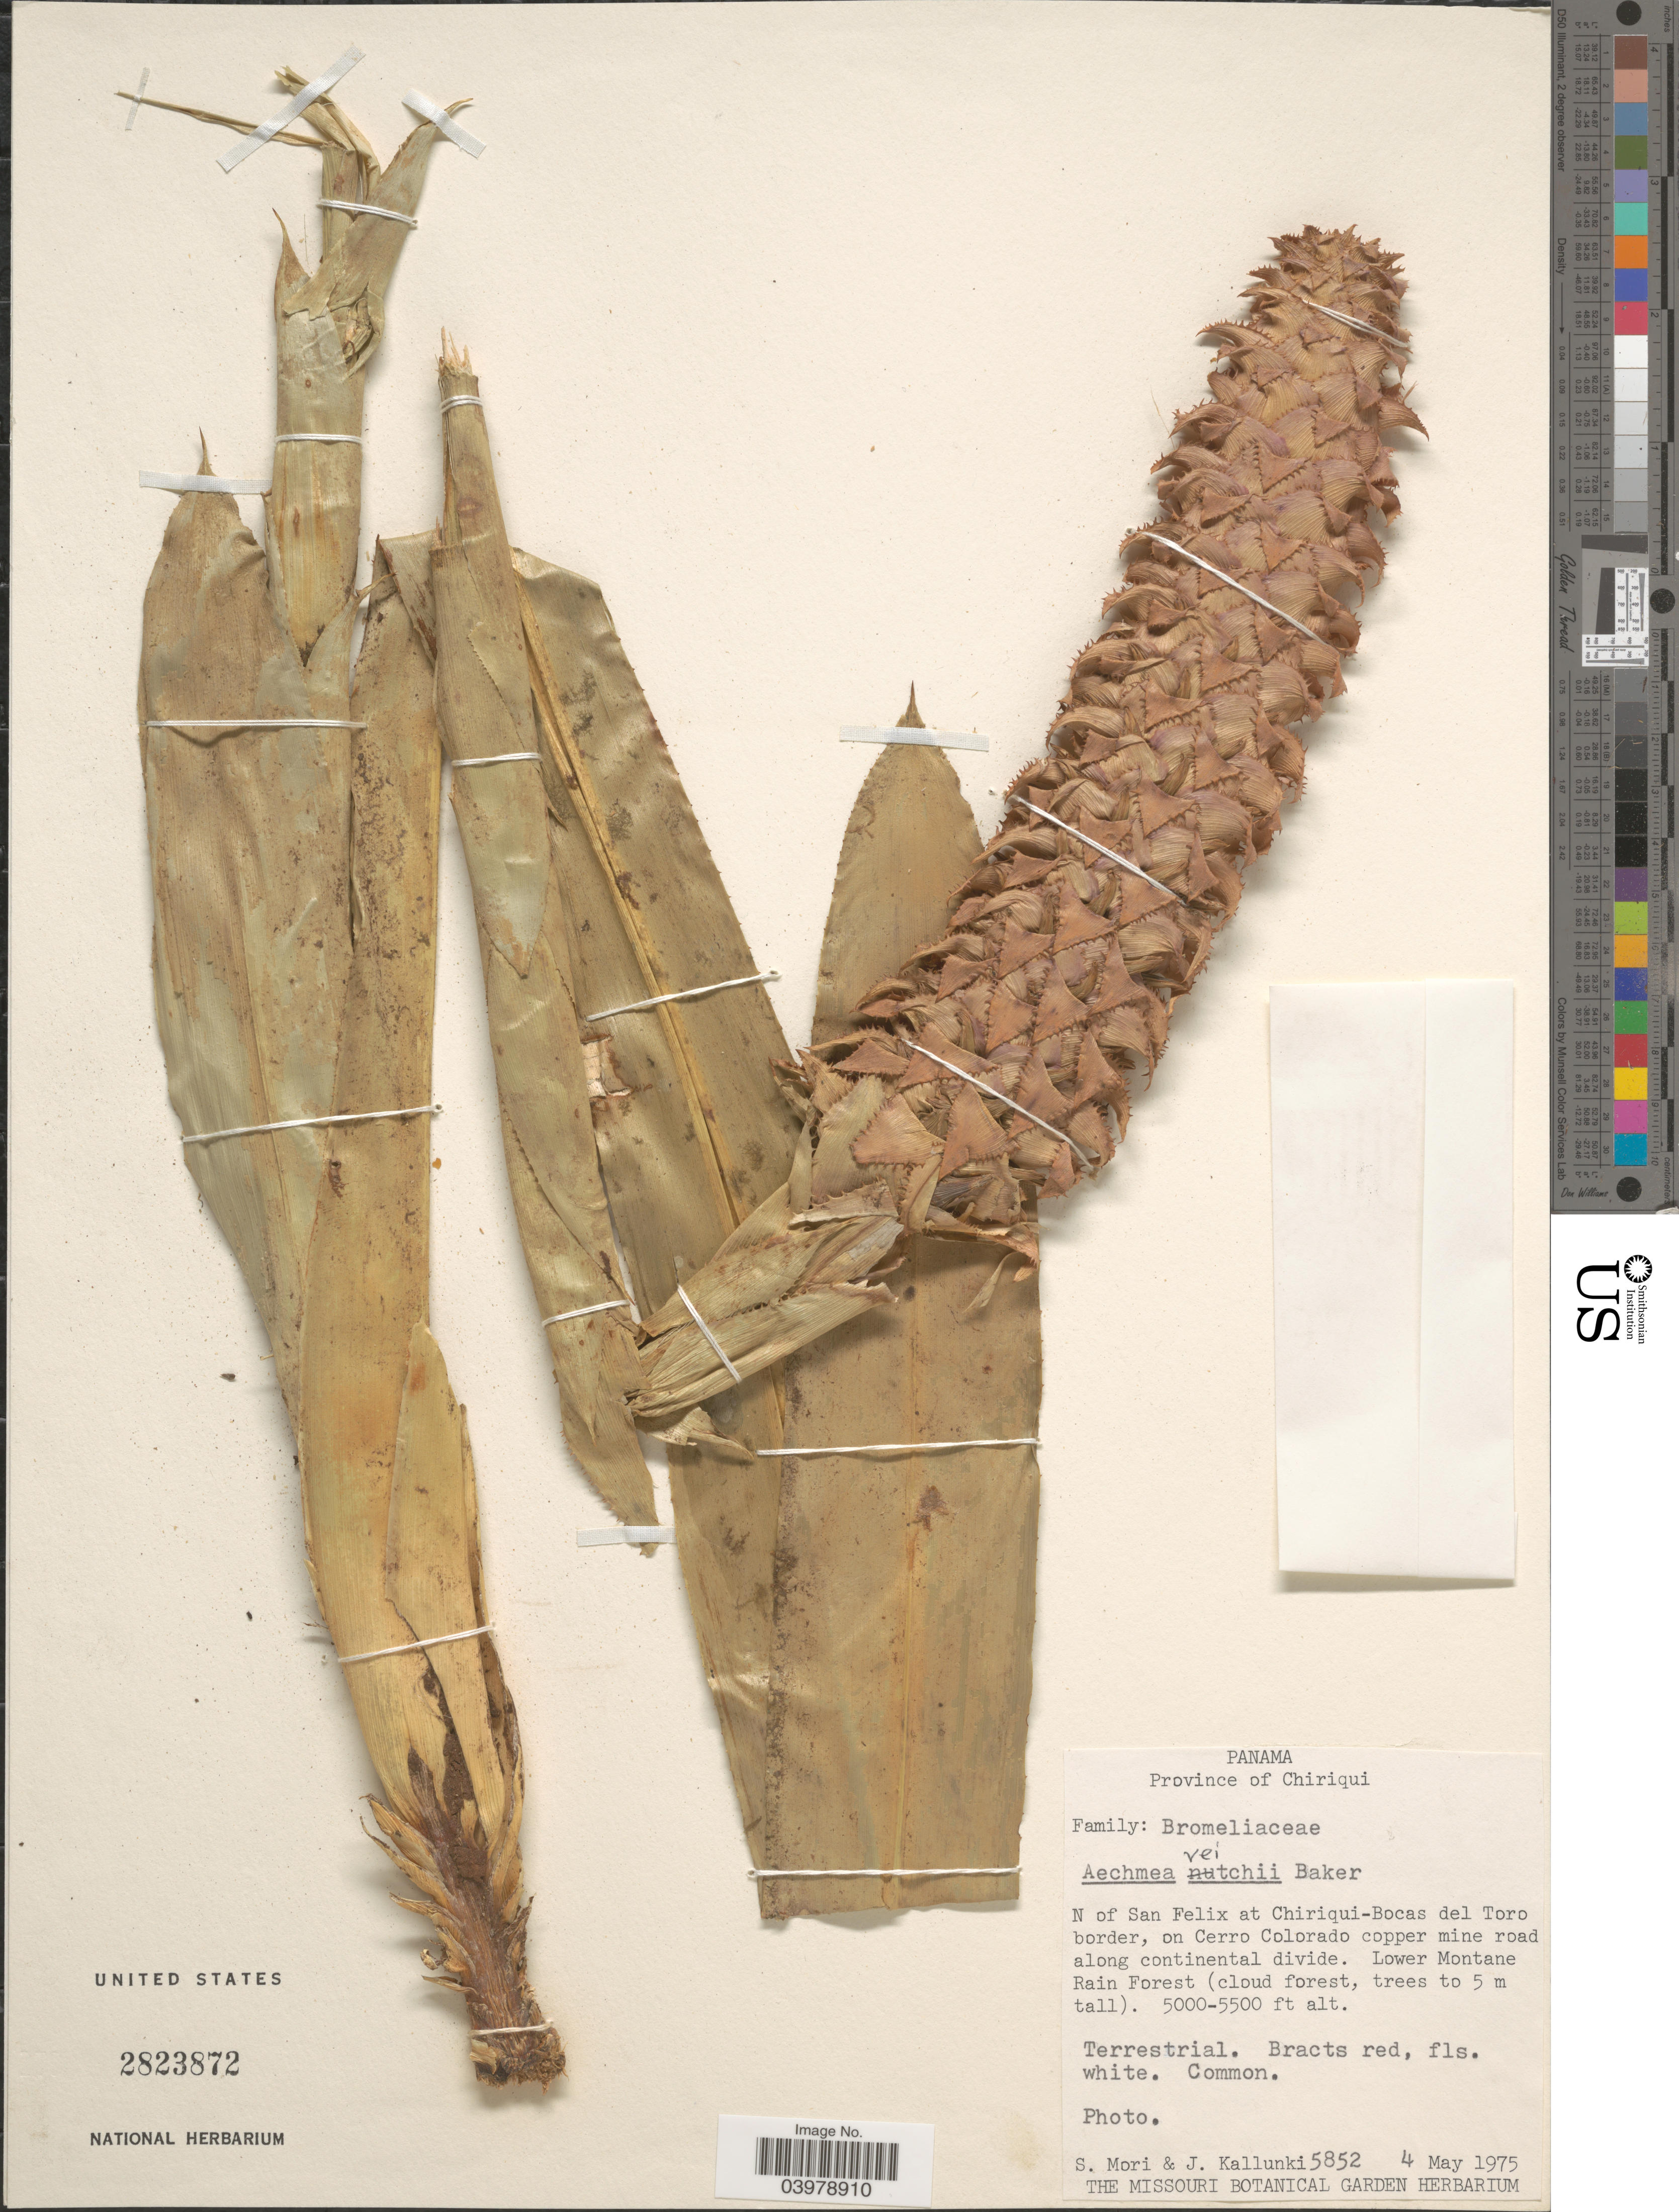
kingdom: Plantae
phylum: Tracheophyta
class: Liliopsida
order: Poales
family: Bromeliaceae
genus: Aechmea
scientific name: Aechmea veitchii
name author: Baker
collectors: S. Mori & J. Kallunki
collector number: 5852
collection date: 1975-05-04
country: Panama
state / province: Chiriqui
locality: N of San Felix at Chiriqui-Bocas del Toro border, on Cerro Colorado copper mine road along continental divide. Lower Montane Rain Forest.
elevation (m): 1524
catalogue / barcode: US 2823872